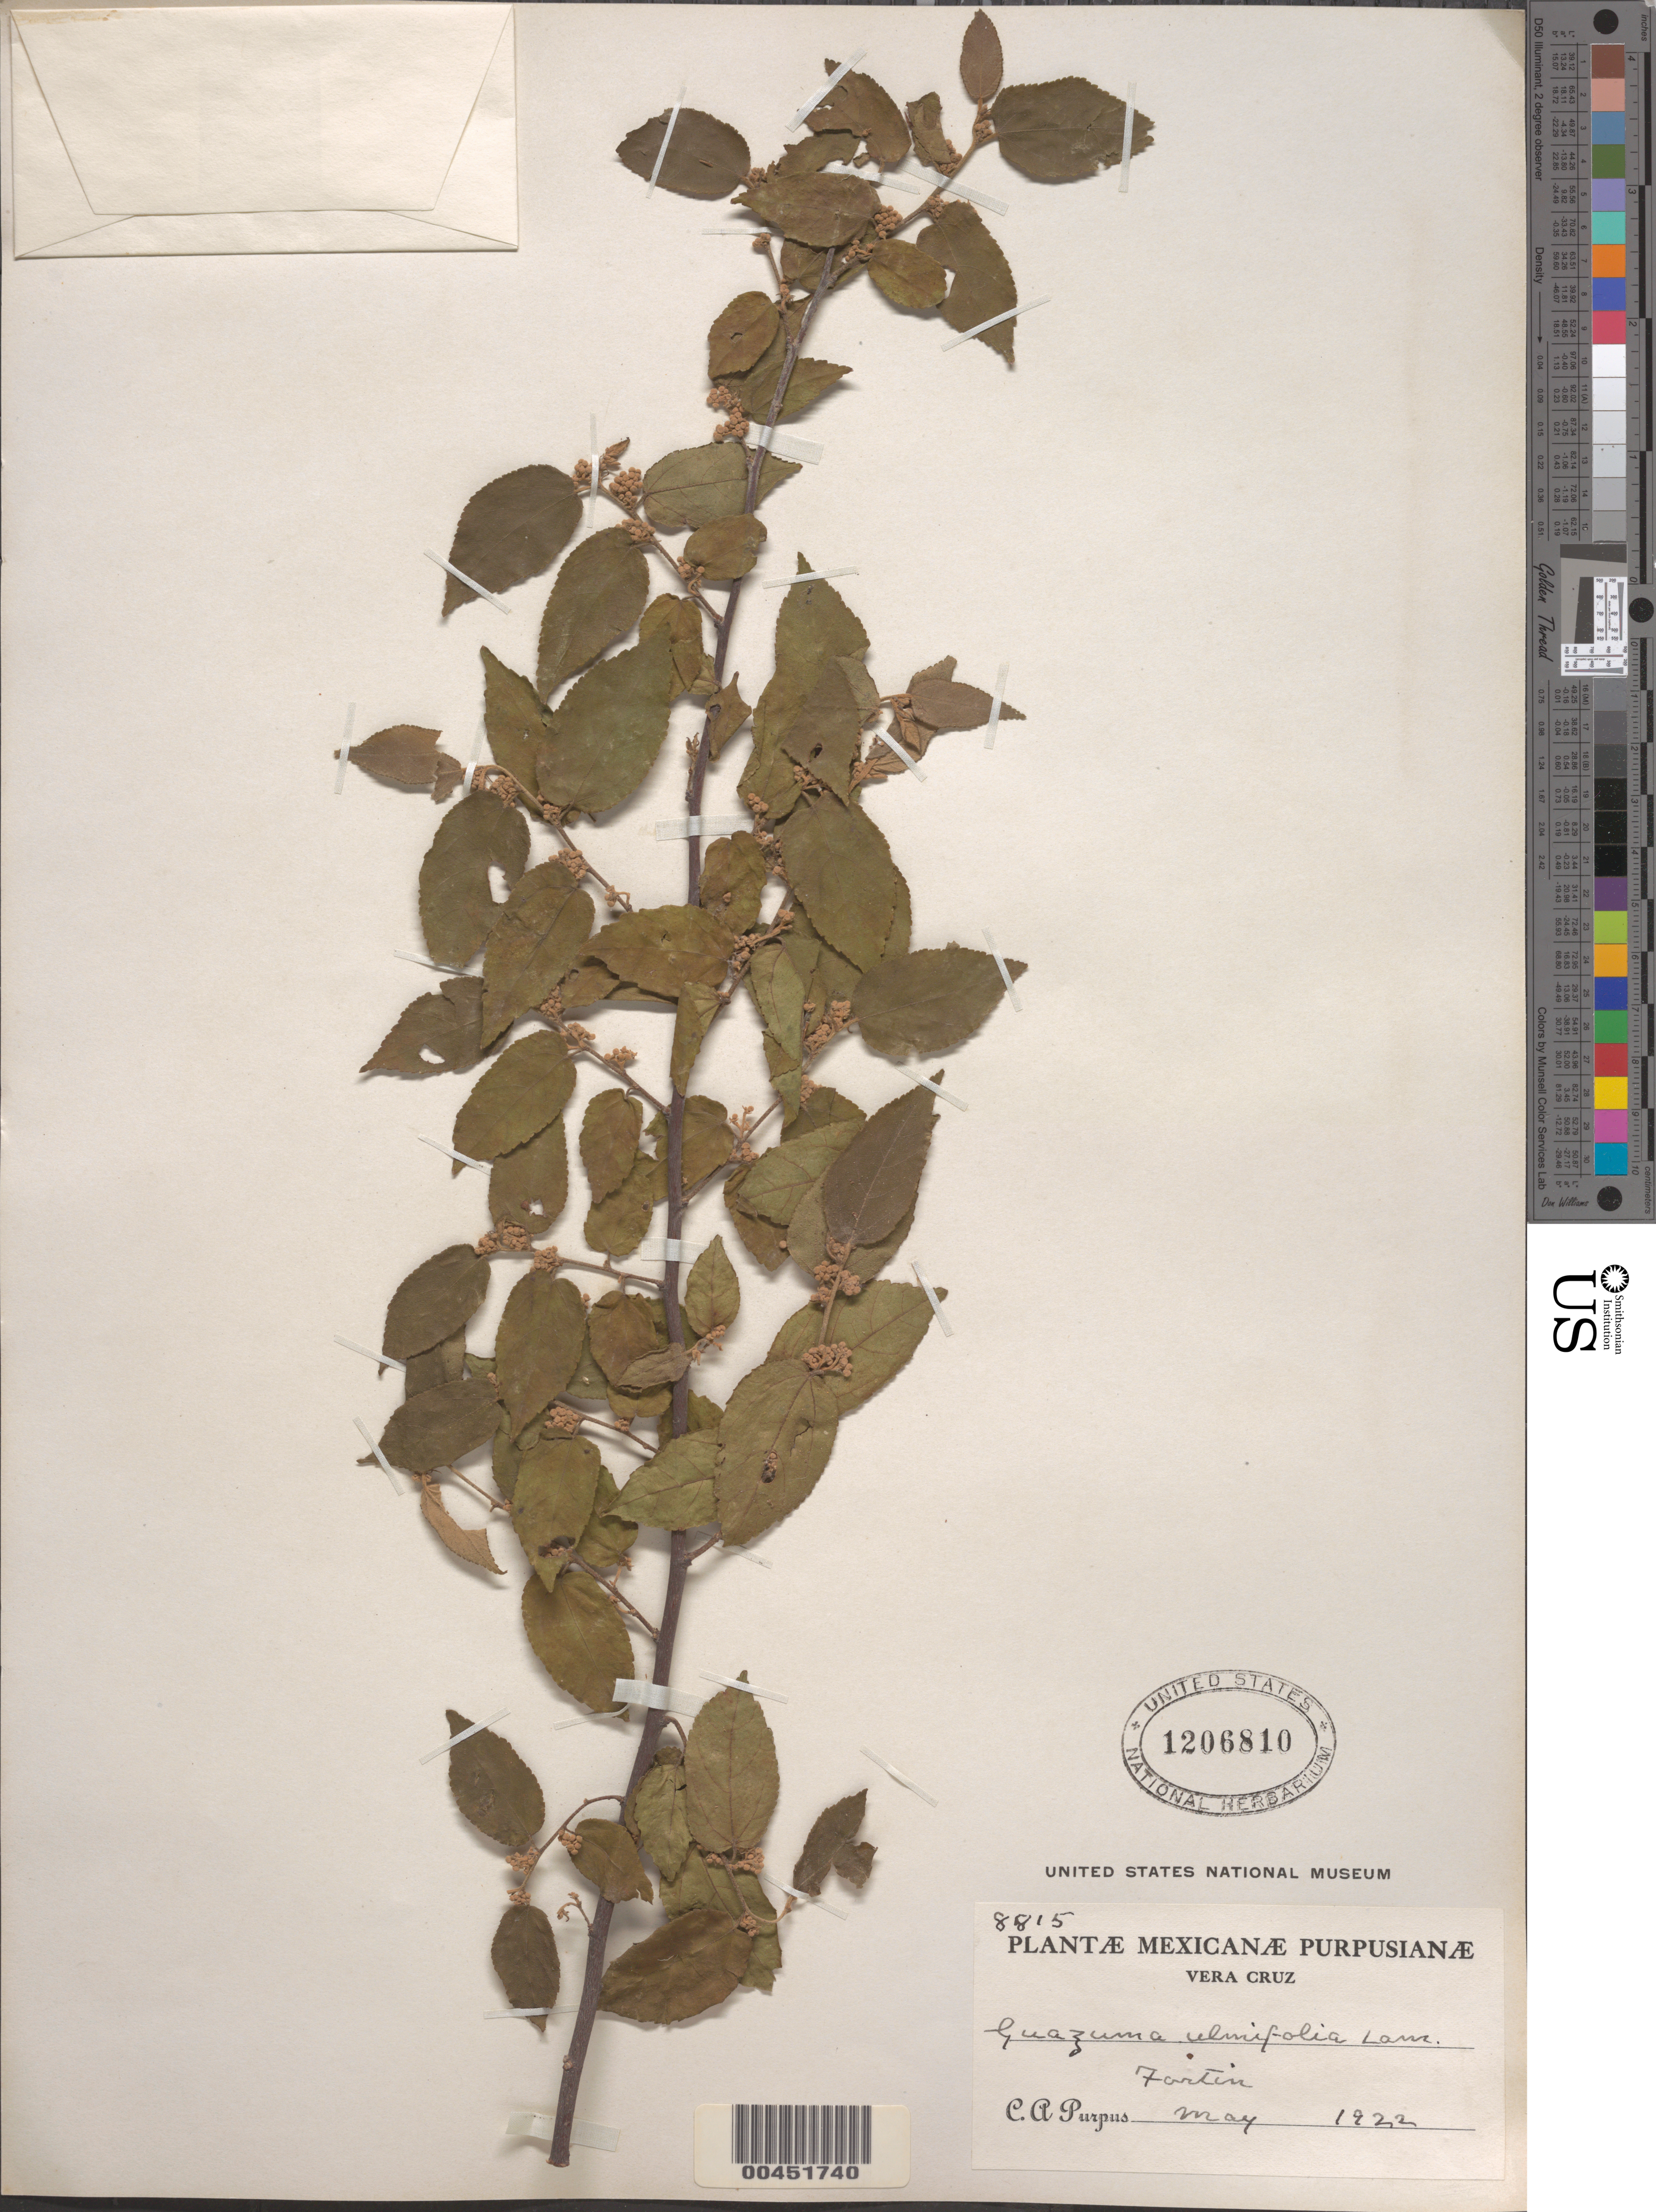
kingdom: Plantae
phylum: Tracheophyta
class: Magnoliopsida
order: Malvales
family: Malvaceae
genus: Guazuma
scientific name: Guazuma ulmifolia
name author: Lam.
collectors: C. A. Purpus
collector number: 8815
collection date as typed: May 1922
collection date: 1922-05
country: Mexico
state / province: Veracruz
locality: Fartin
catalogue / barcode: US 1206810